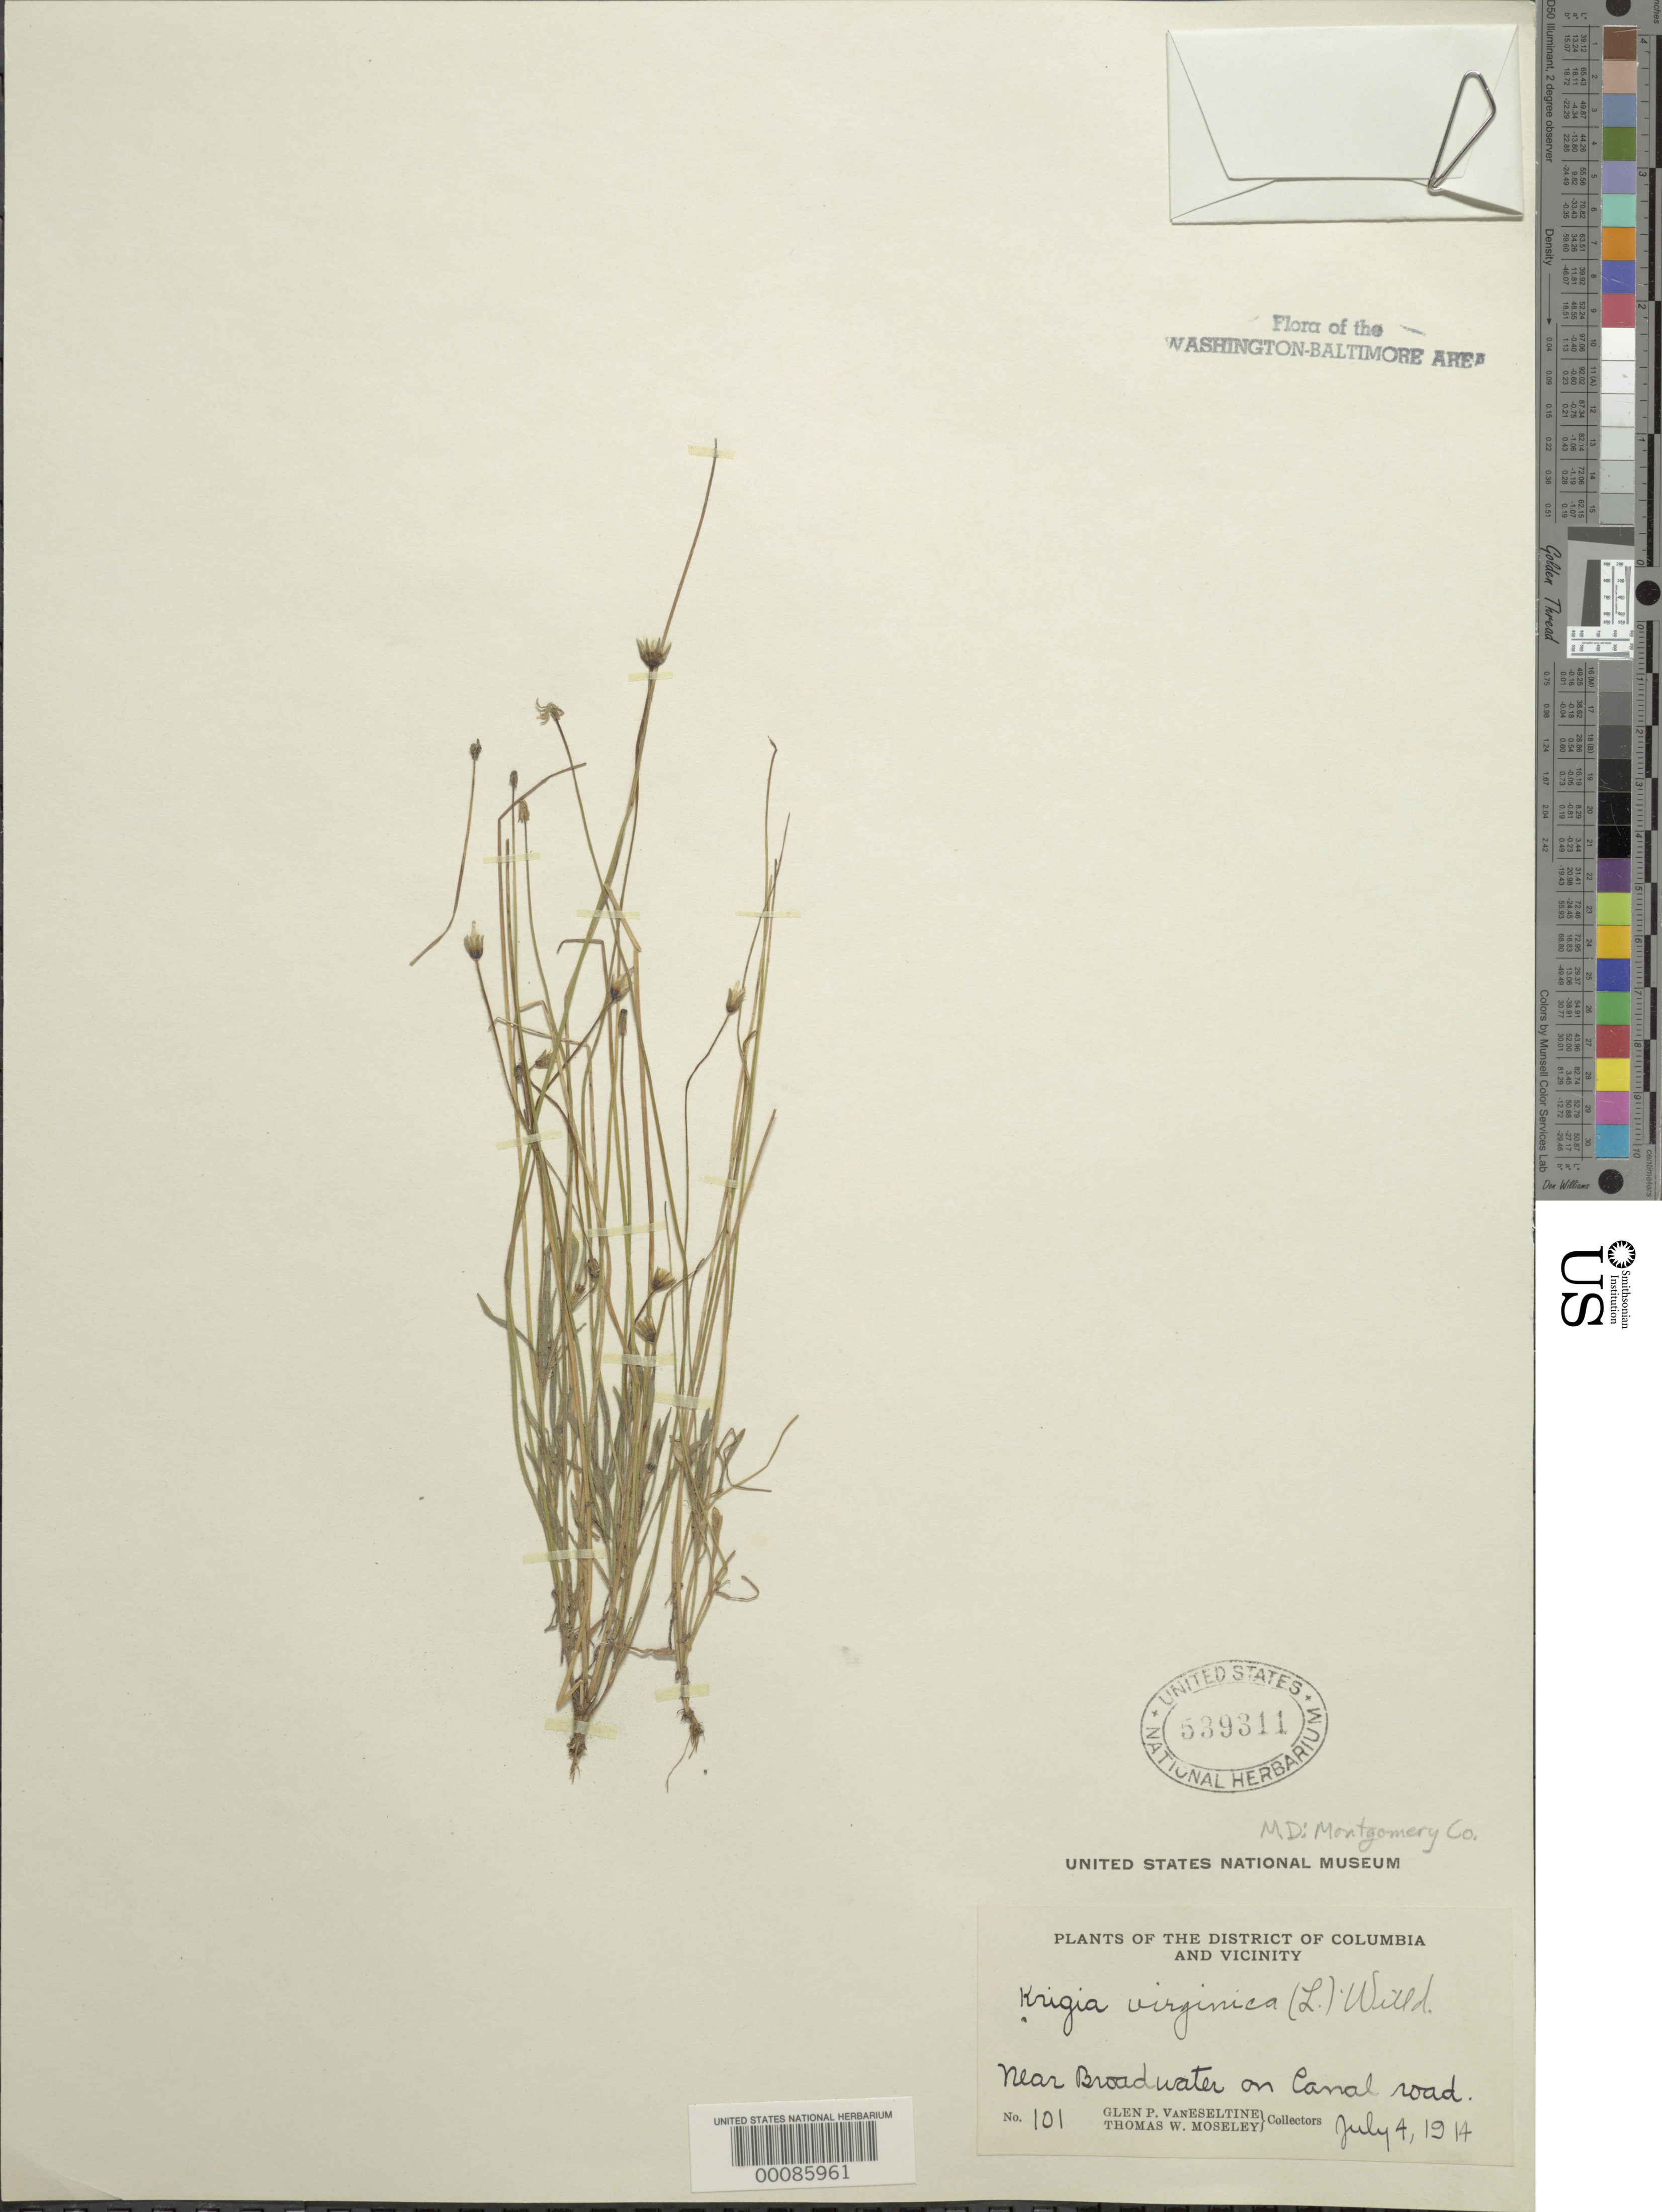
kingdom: Plantae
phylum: Tracheophyta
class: Magnoliopsida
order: Asterales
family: Asteraceae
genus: Krigia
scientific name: Krigia virginica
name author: (L.) Willd.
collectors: G. P. Van Eseltine & T. Moseley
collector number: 101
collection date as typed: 04 Jul 1914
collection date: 1914-07-04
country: United States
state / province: Maryland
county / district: Montgomery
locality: Near Widewater on Canal Road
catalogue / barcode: US 539311